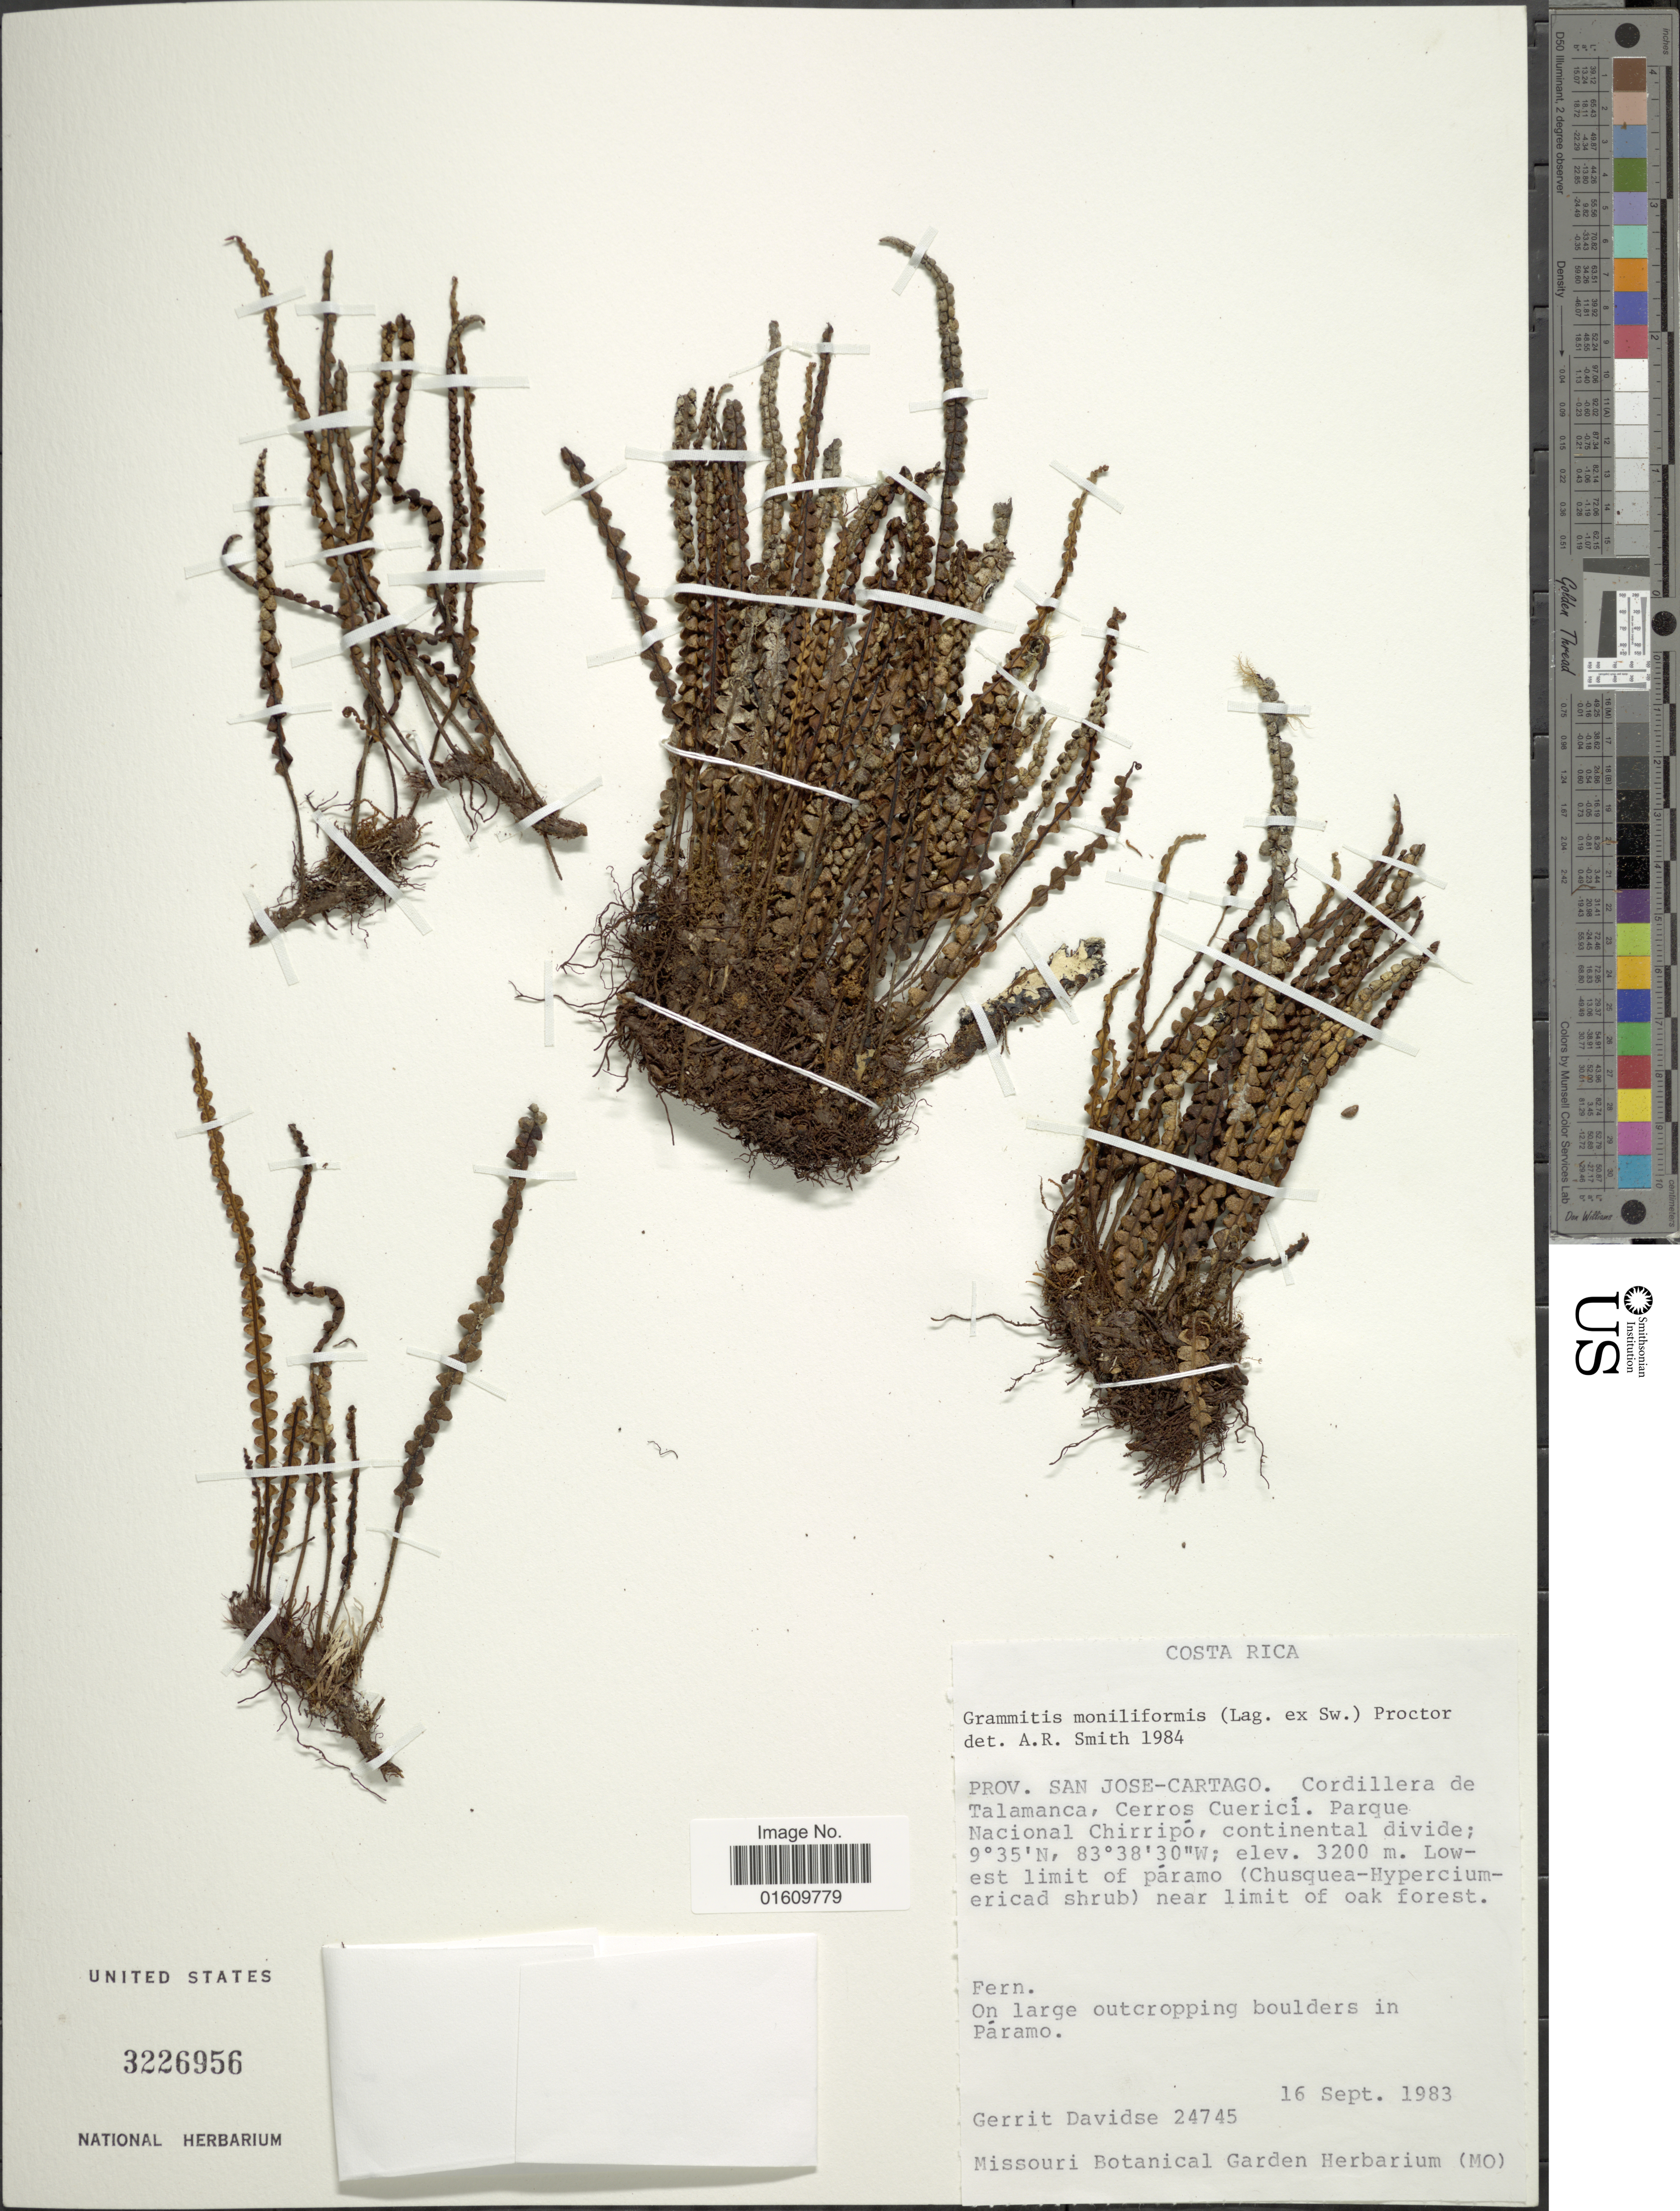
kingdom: Plantae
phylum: Tracheophyta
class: Polypodiopsida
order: Polypodiales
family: Polypodiaceae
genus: Melpomene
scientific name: Melpomene moniliformis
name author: (Lag. ex Sw.) A.R. Sm. & R.C. Moran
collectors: G. Davidse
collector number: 24745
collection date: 1983-09-16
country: Costa Rica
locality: Prov. San Jose- Cartago. Cordillera de Talamanca, Cerro Cuerici, Parque Nacional Chirripo, Continental Divide, Lowest limit of paramo 9 Chusquea -Hyperciumericad shrub ) near limit of oak forest.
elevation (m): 3200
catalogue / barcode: US 3226956